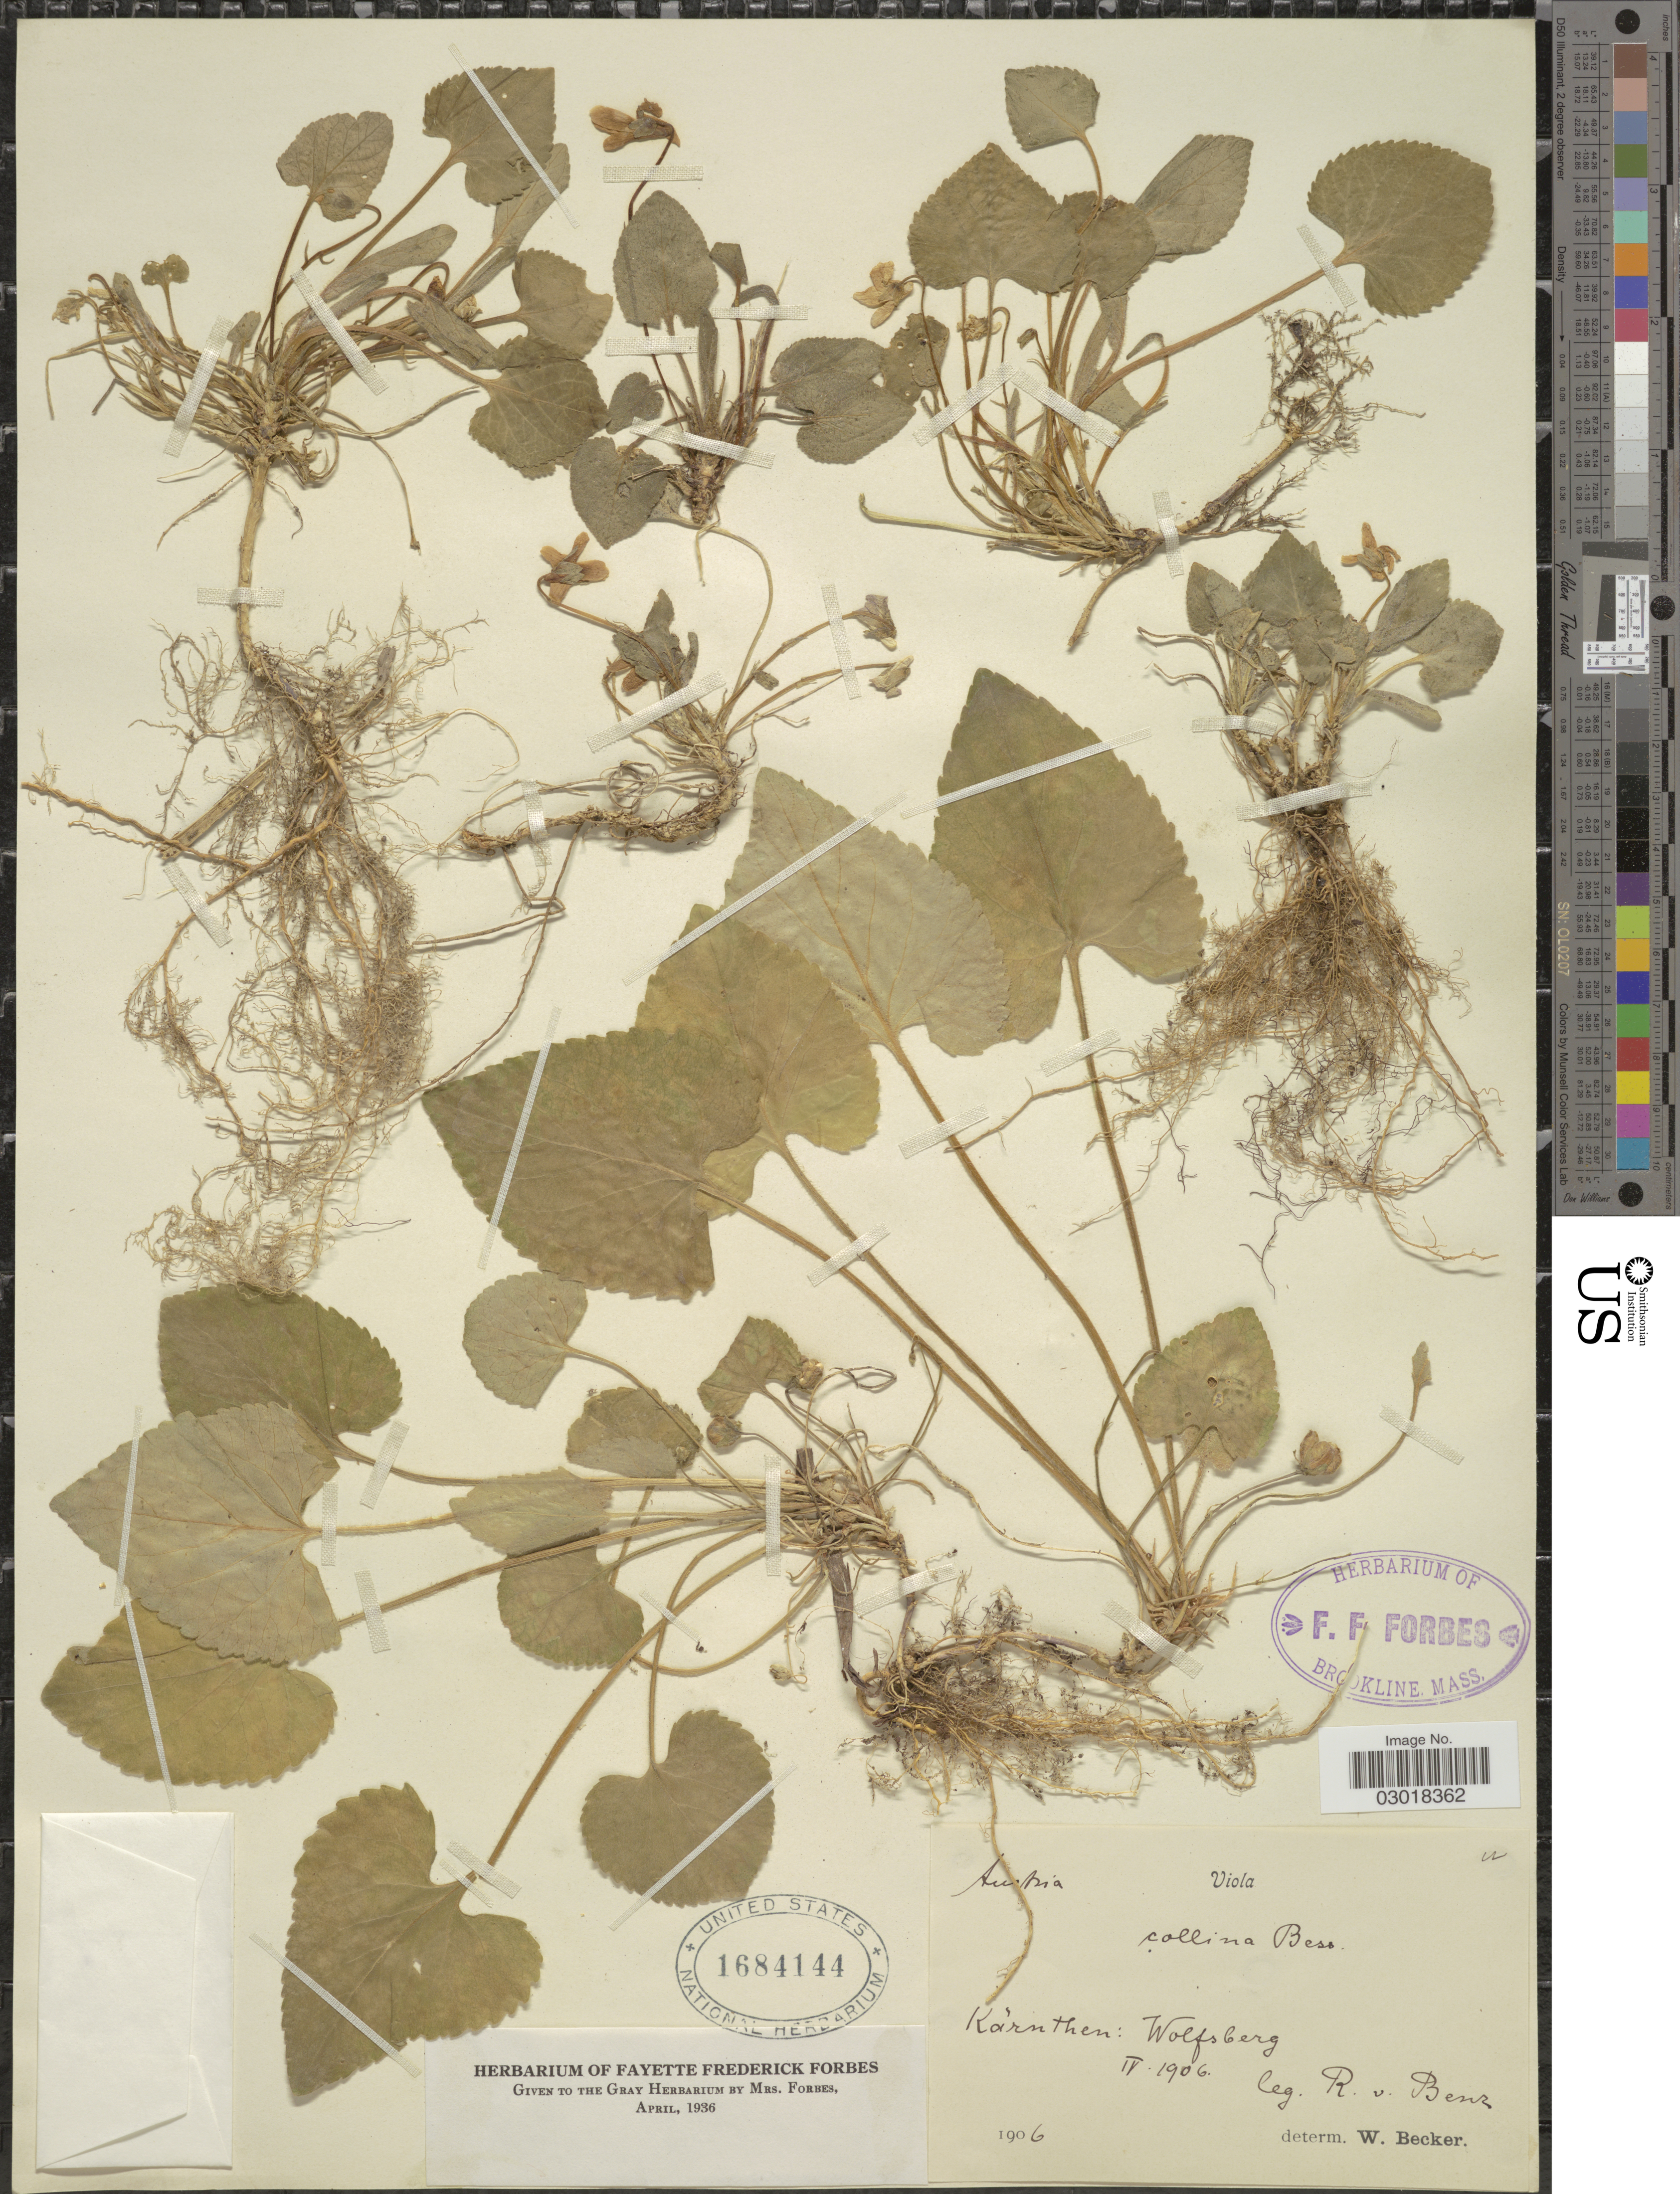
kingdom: Plantae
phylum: Tracheophyta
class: Magnoliopsida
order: Malpighiales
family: Violaceae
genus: Viola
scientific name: Viola collina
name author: Besser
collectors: R. Benz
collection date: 1906-04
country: Austria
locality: Karnthen: Wolfsberg.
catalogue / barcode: US 1684144